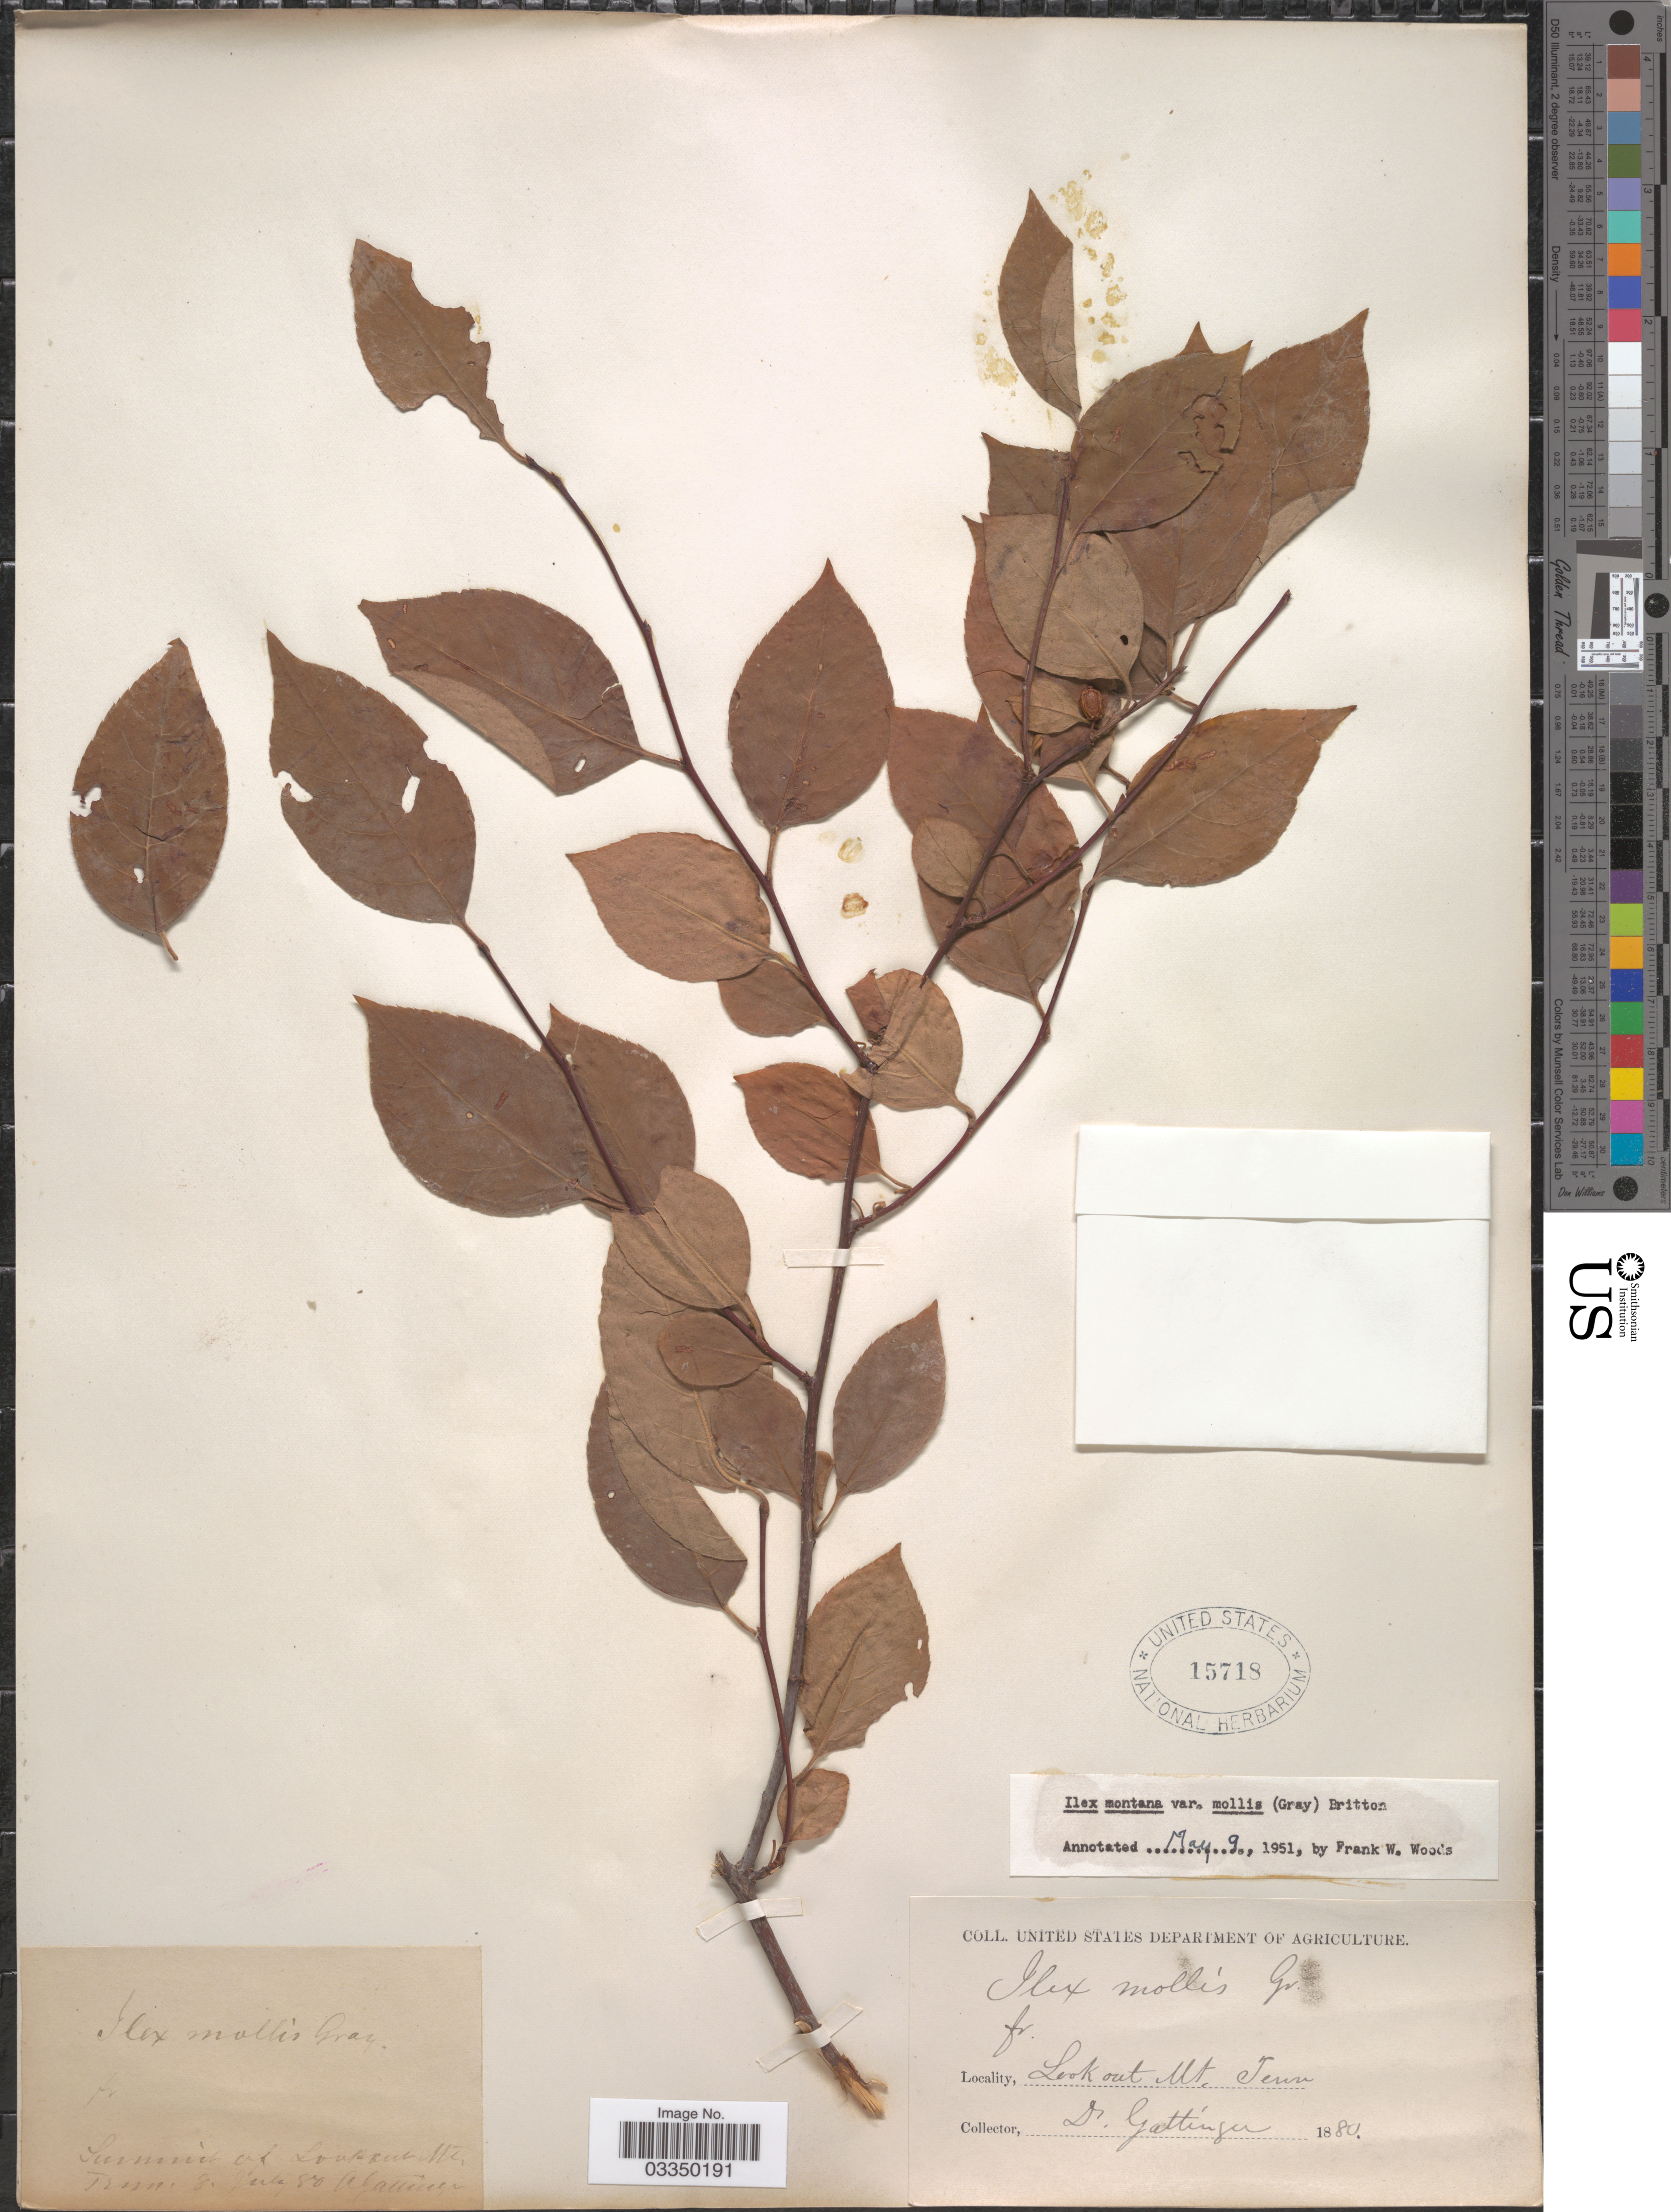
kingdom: Plantae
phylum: Tracheophyta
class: Magnoliopsida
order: Aquifoliales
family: Aquifoliaceae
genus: Ilex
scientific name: Ilex montana var. mollis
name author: (A. Gray) Britton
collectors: A. Gattinger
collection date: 1880-07-08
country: United States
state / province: Tennessee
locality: Summit of Look out Mt.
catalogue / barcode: US 15718